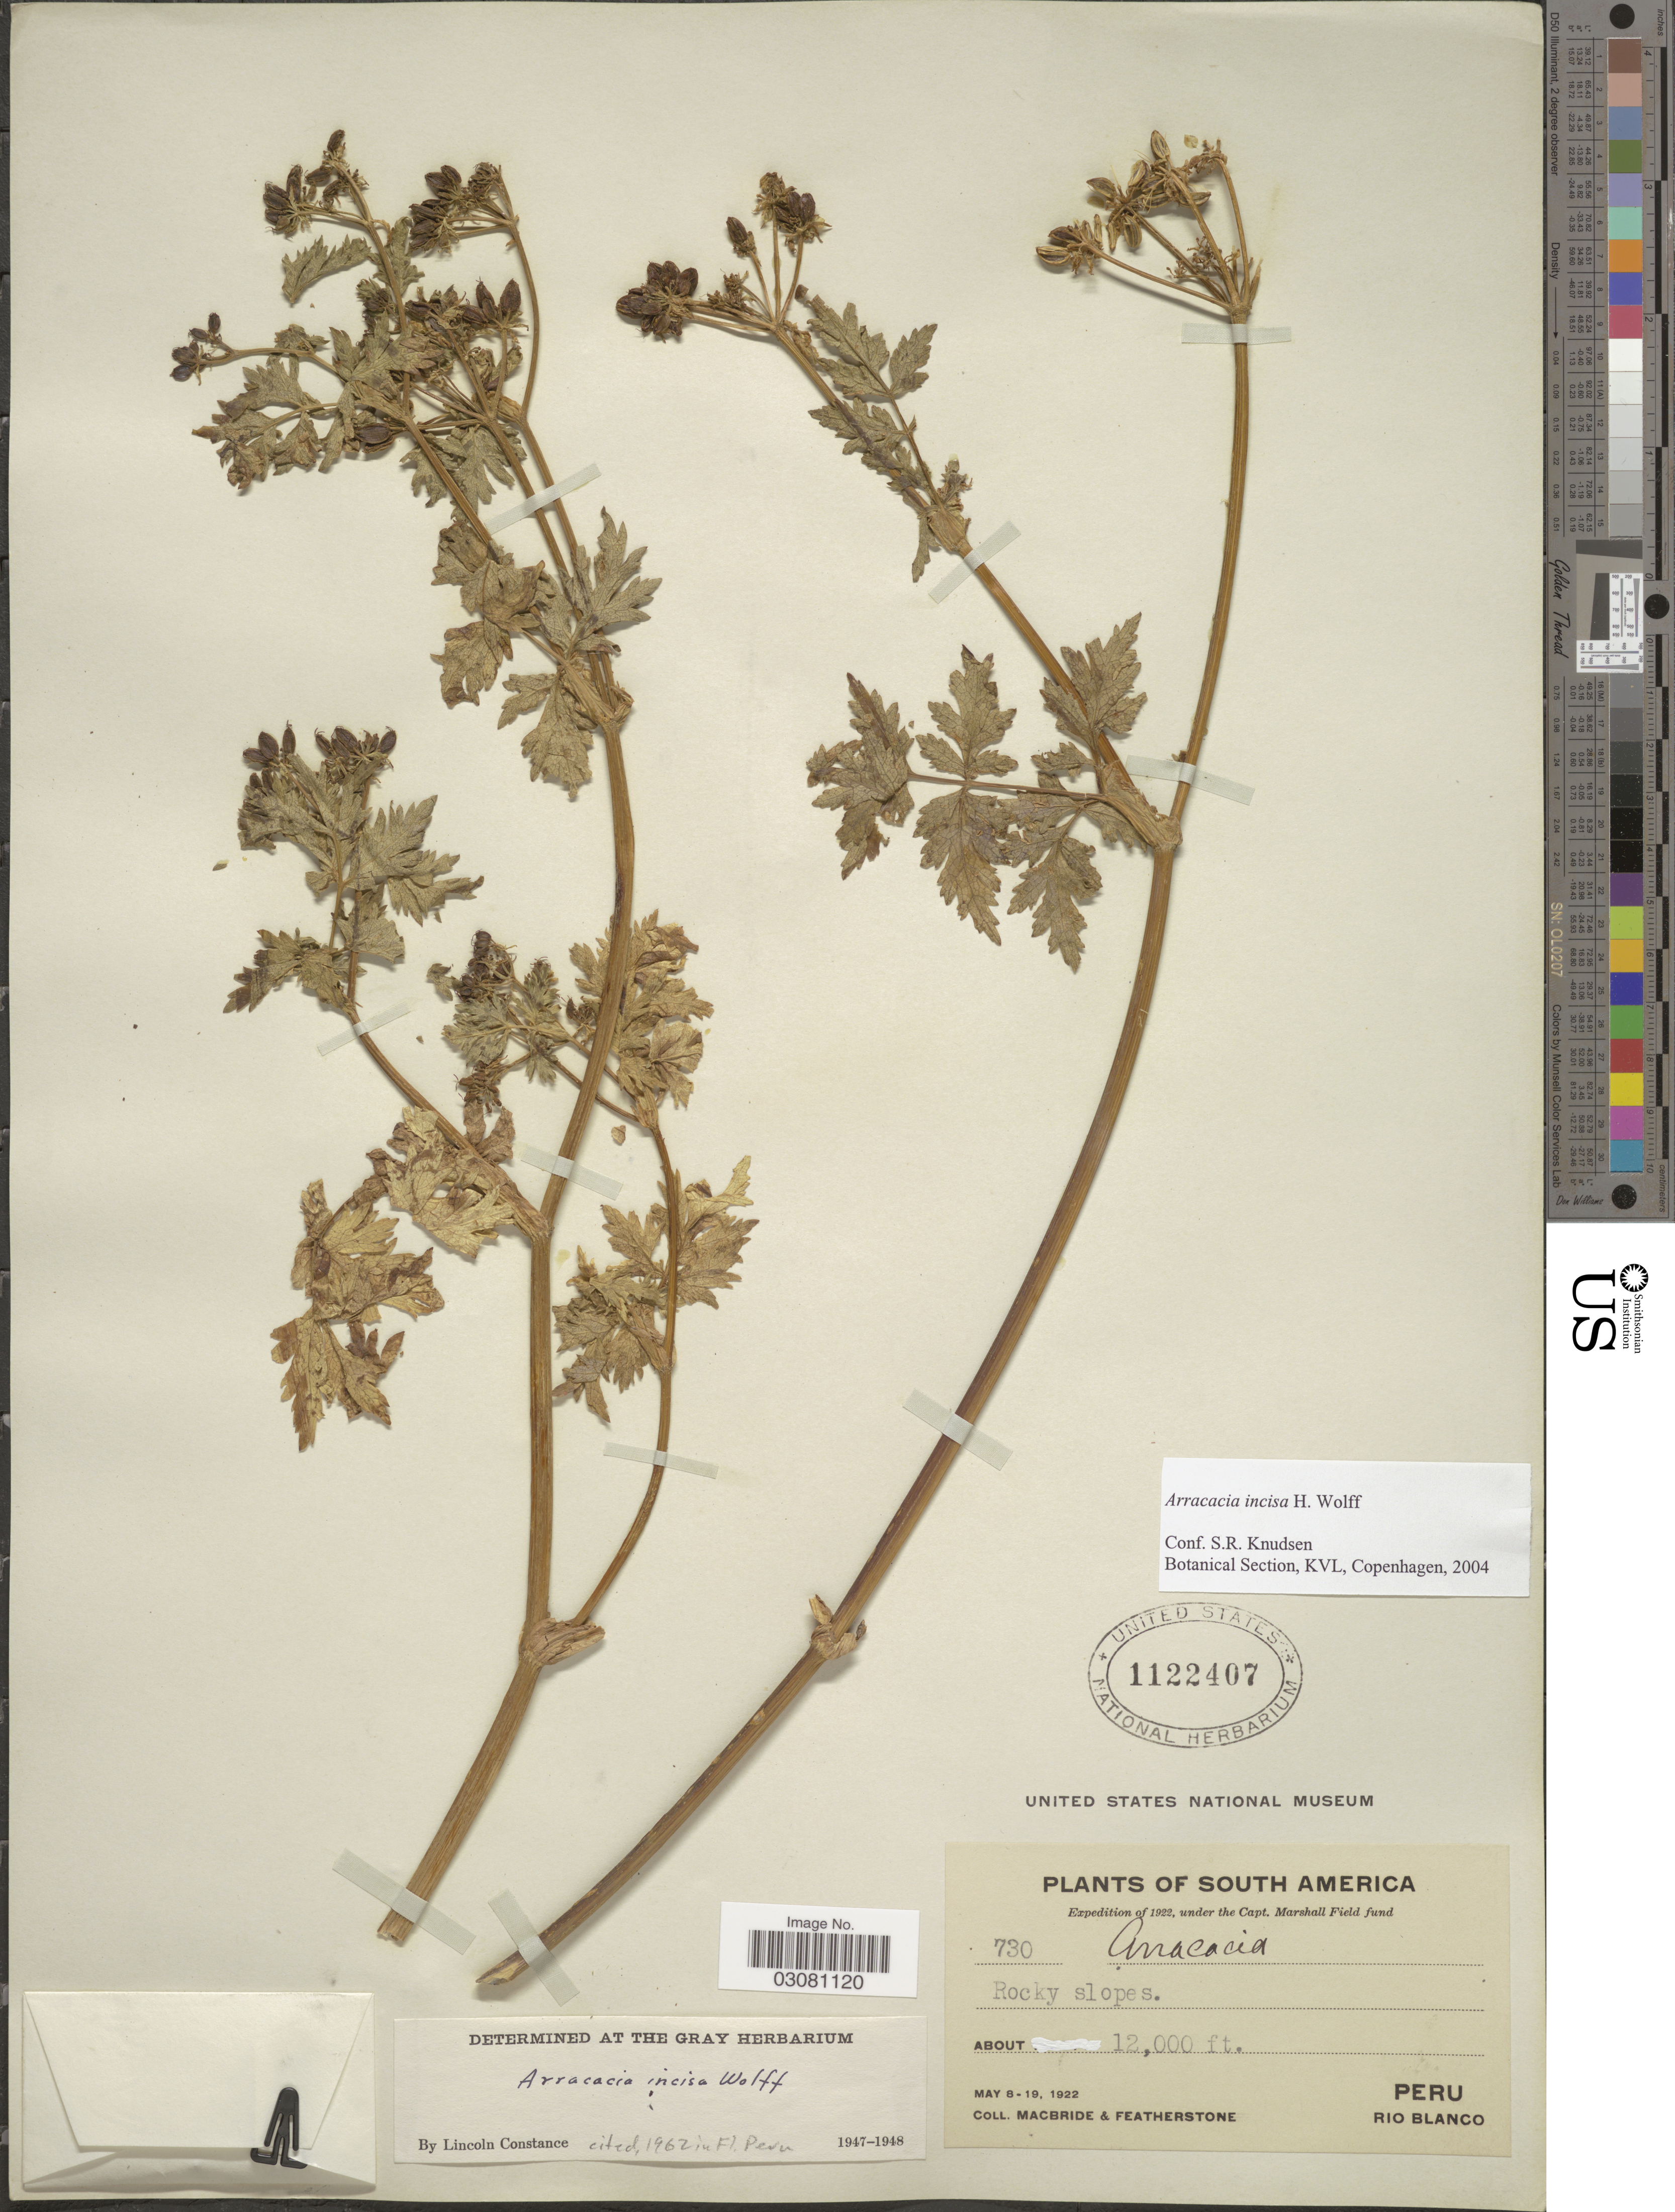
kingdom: Plantae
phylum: Tracheophyta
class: Magnoliopsida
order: Apiales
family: Apiaceae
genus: Arracacia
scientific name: Arracacia incisa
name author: H. Wolff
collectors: Macbride, -- & -. Featherstone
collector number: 730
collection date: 1922-05-08/1922-05-19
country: Peru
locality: Rio Blanco.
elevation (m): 3658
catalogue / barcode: US 1122407